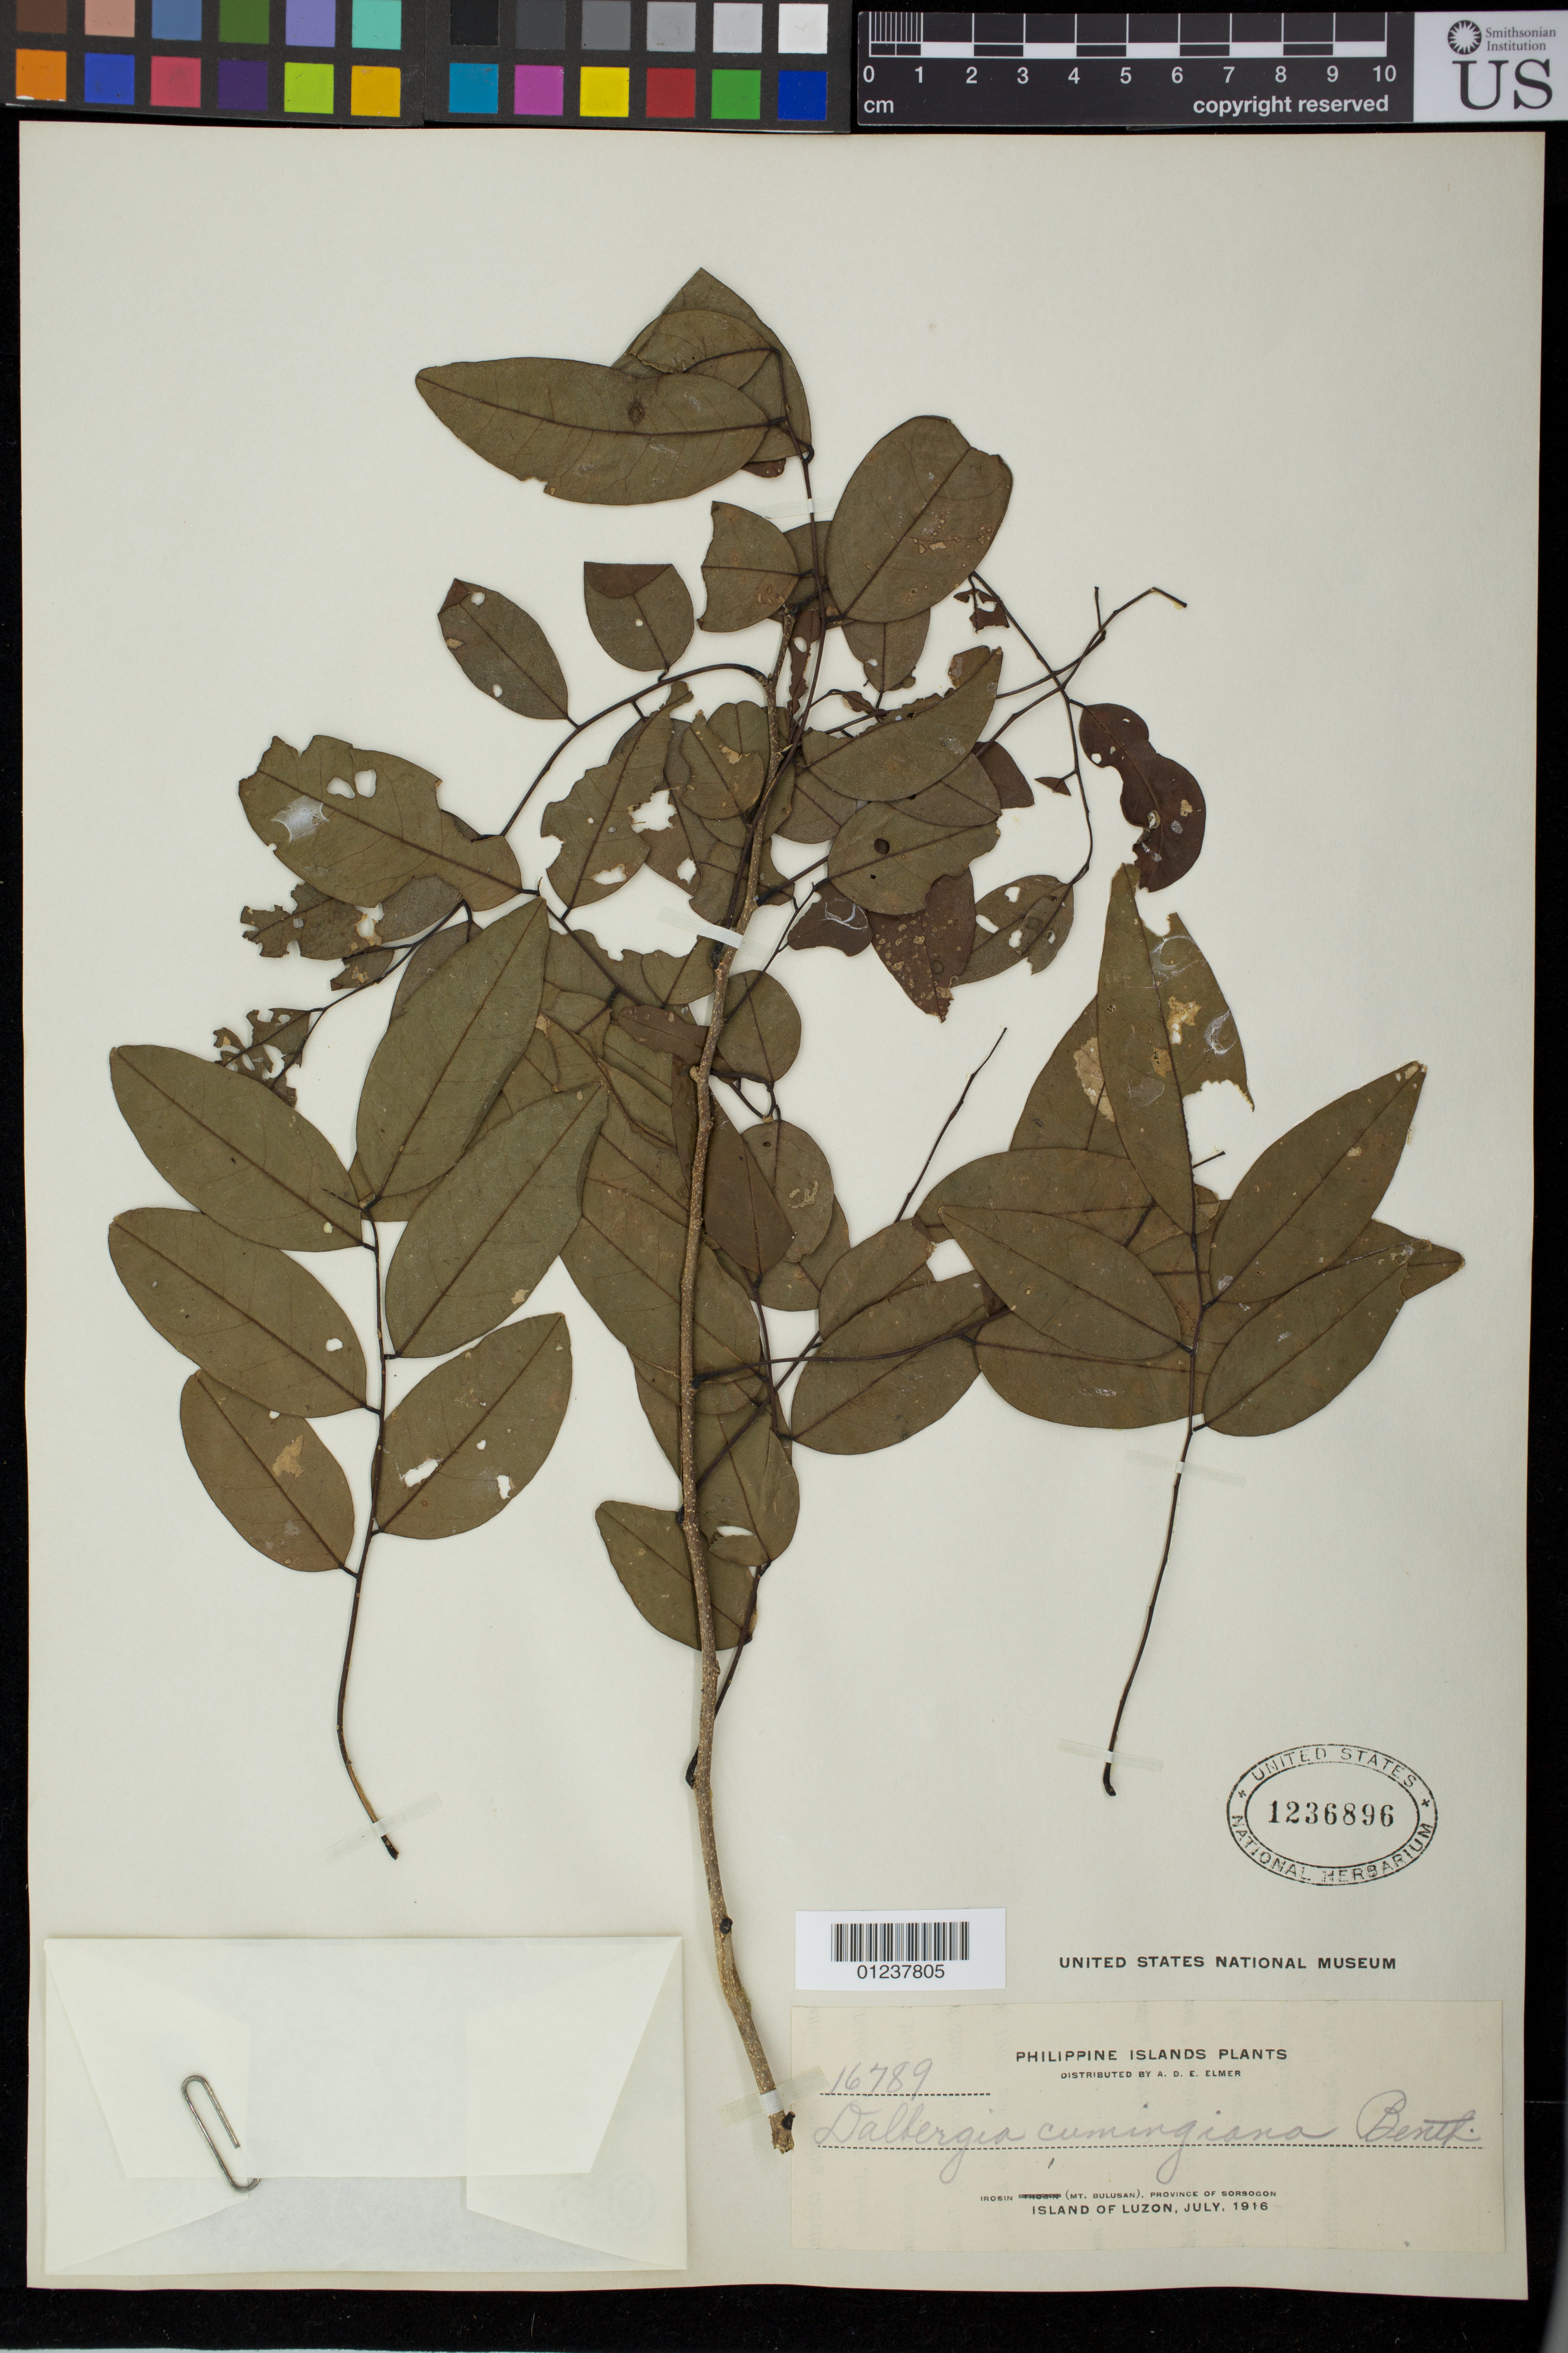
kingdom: Plantae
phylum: Tracheophyta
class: Magnoliopsida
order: Fabales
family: Fabaceae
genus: Dalbergia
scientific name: Dalbergia cumingiana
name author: Benth.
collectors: A. D. E. Elmer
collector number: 16789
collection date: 1916-07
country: Philippines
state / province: Bicol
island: Luzon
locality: Irosin (Mt. Bulusan), Province of Sorsogon, Island of Luzon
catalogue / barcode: US 1236896